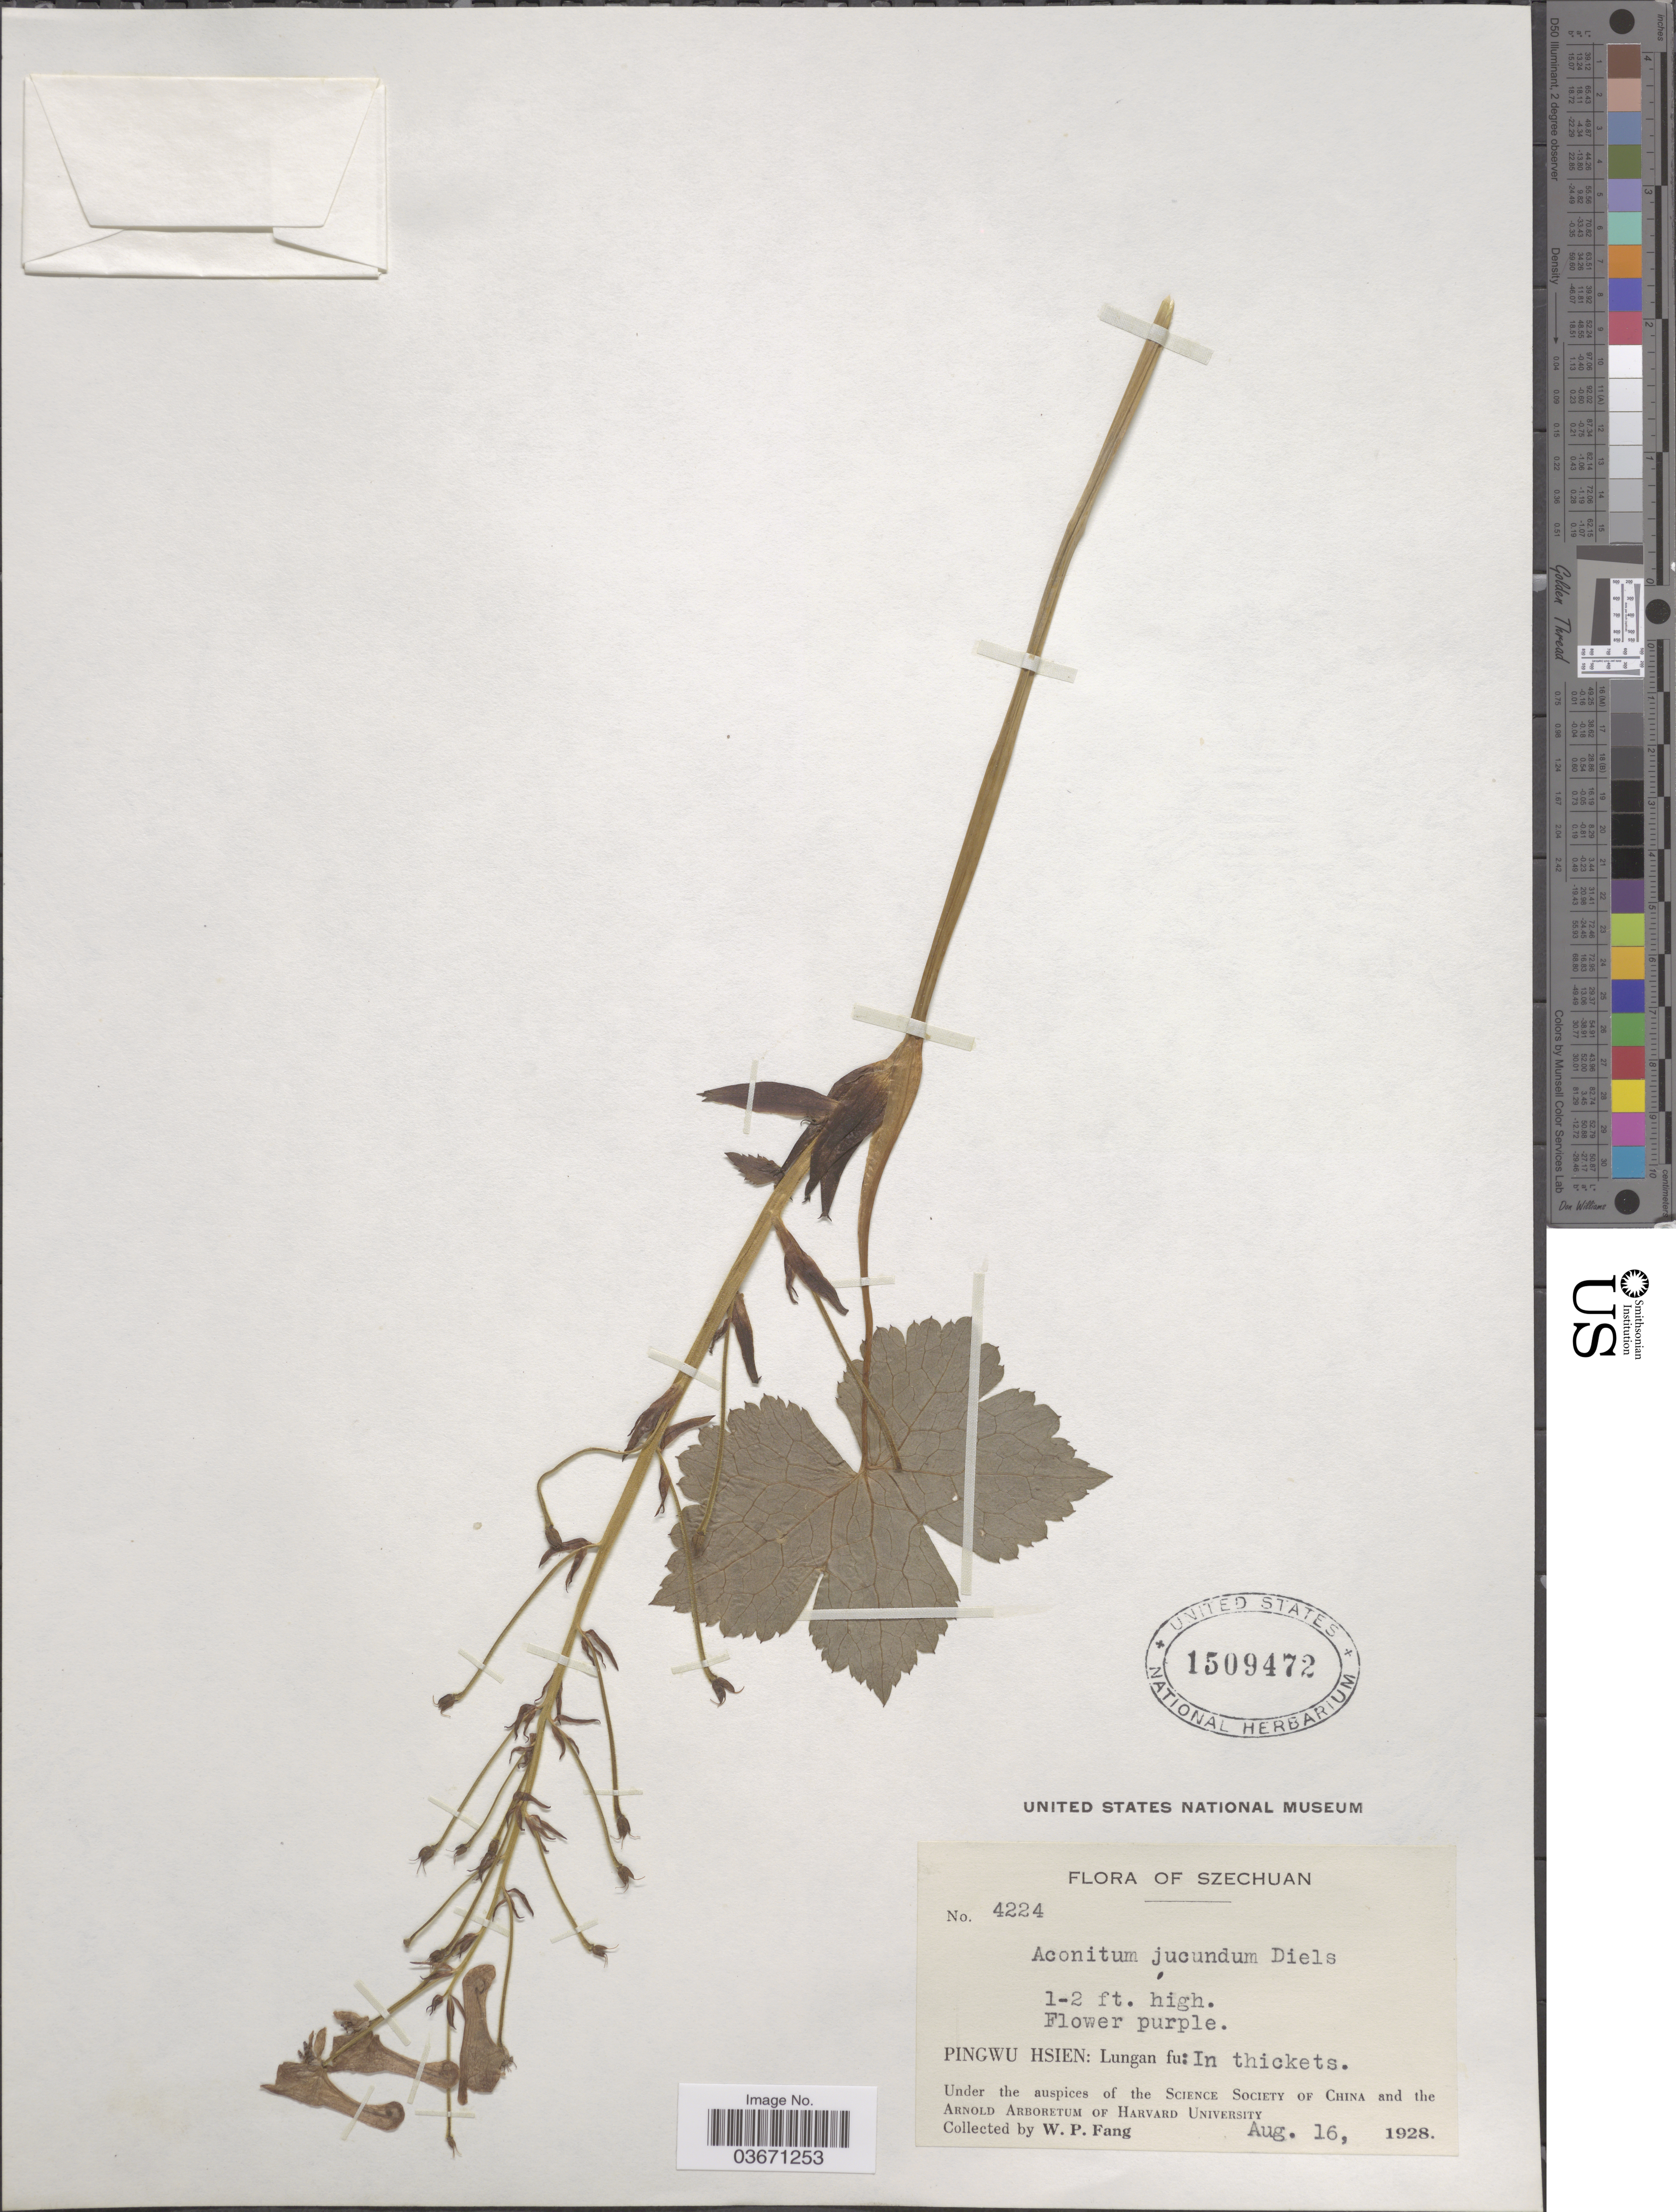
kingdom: Plantae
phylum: Tracheophyta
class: Magnoliopsida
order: Ranunculales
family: Ranunculaceae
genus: Aconitum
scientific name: Aconitum jucundum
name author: Diels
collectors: W. P. Fang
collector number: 4224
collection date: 1928-08-16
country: China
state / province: Sichuan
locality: Pingwu Hsien: Lungan fu.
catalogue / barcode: US 1509472